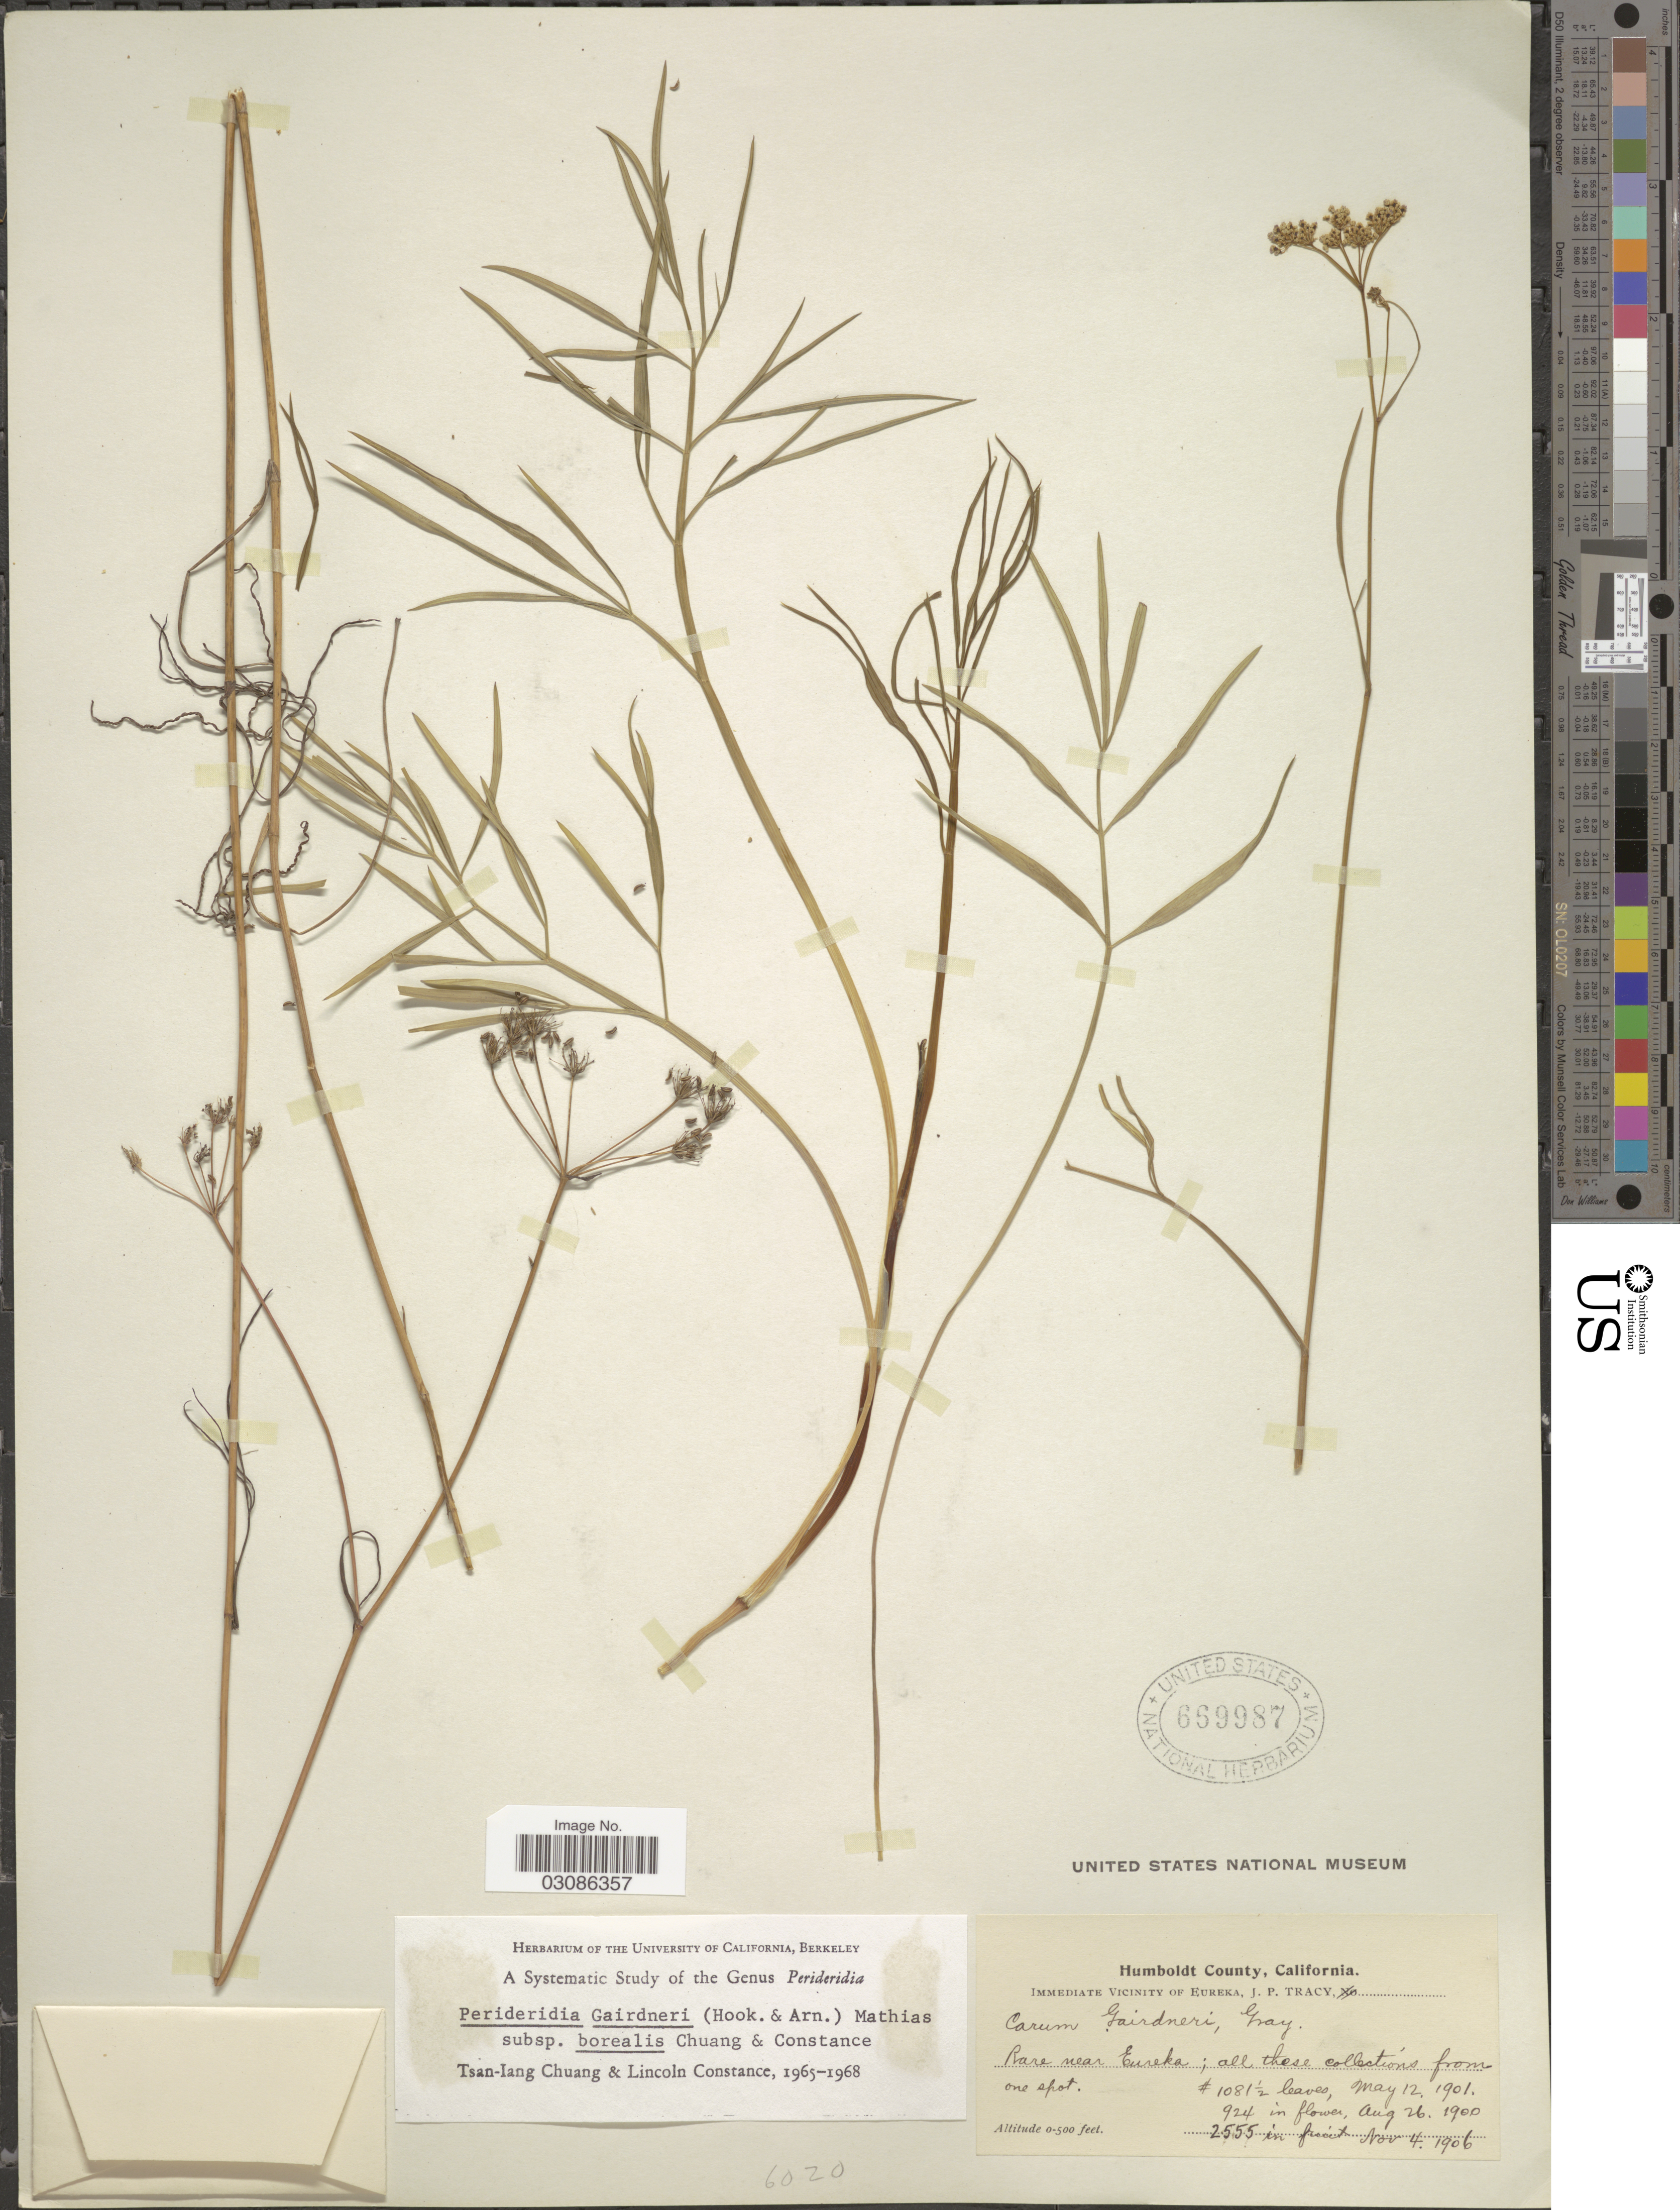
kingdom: Plantae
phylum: Tracheophyta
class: Magnoliopsida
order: Apiales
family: Apiaceae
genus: Perideridia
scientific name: Perideridia gairdneri subsp. borealis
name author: T.I. Chuang & Constance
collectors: J. Tracy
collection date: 1901-05-12/1906-11-04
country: United States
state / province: California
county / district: Humboldt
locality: Humboldt County, Immediate Vicinity of Eureka, Rare near Eureka.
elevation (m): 0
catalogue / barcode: US 669987